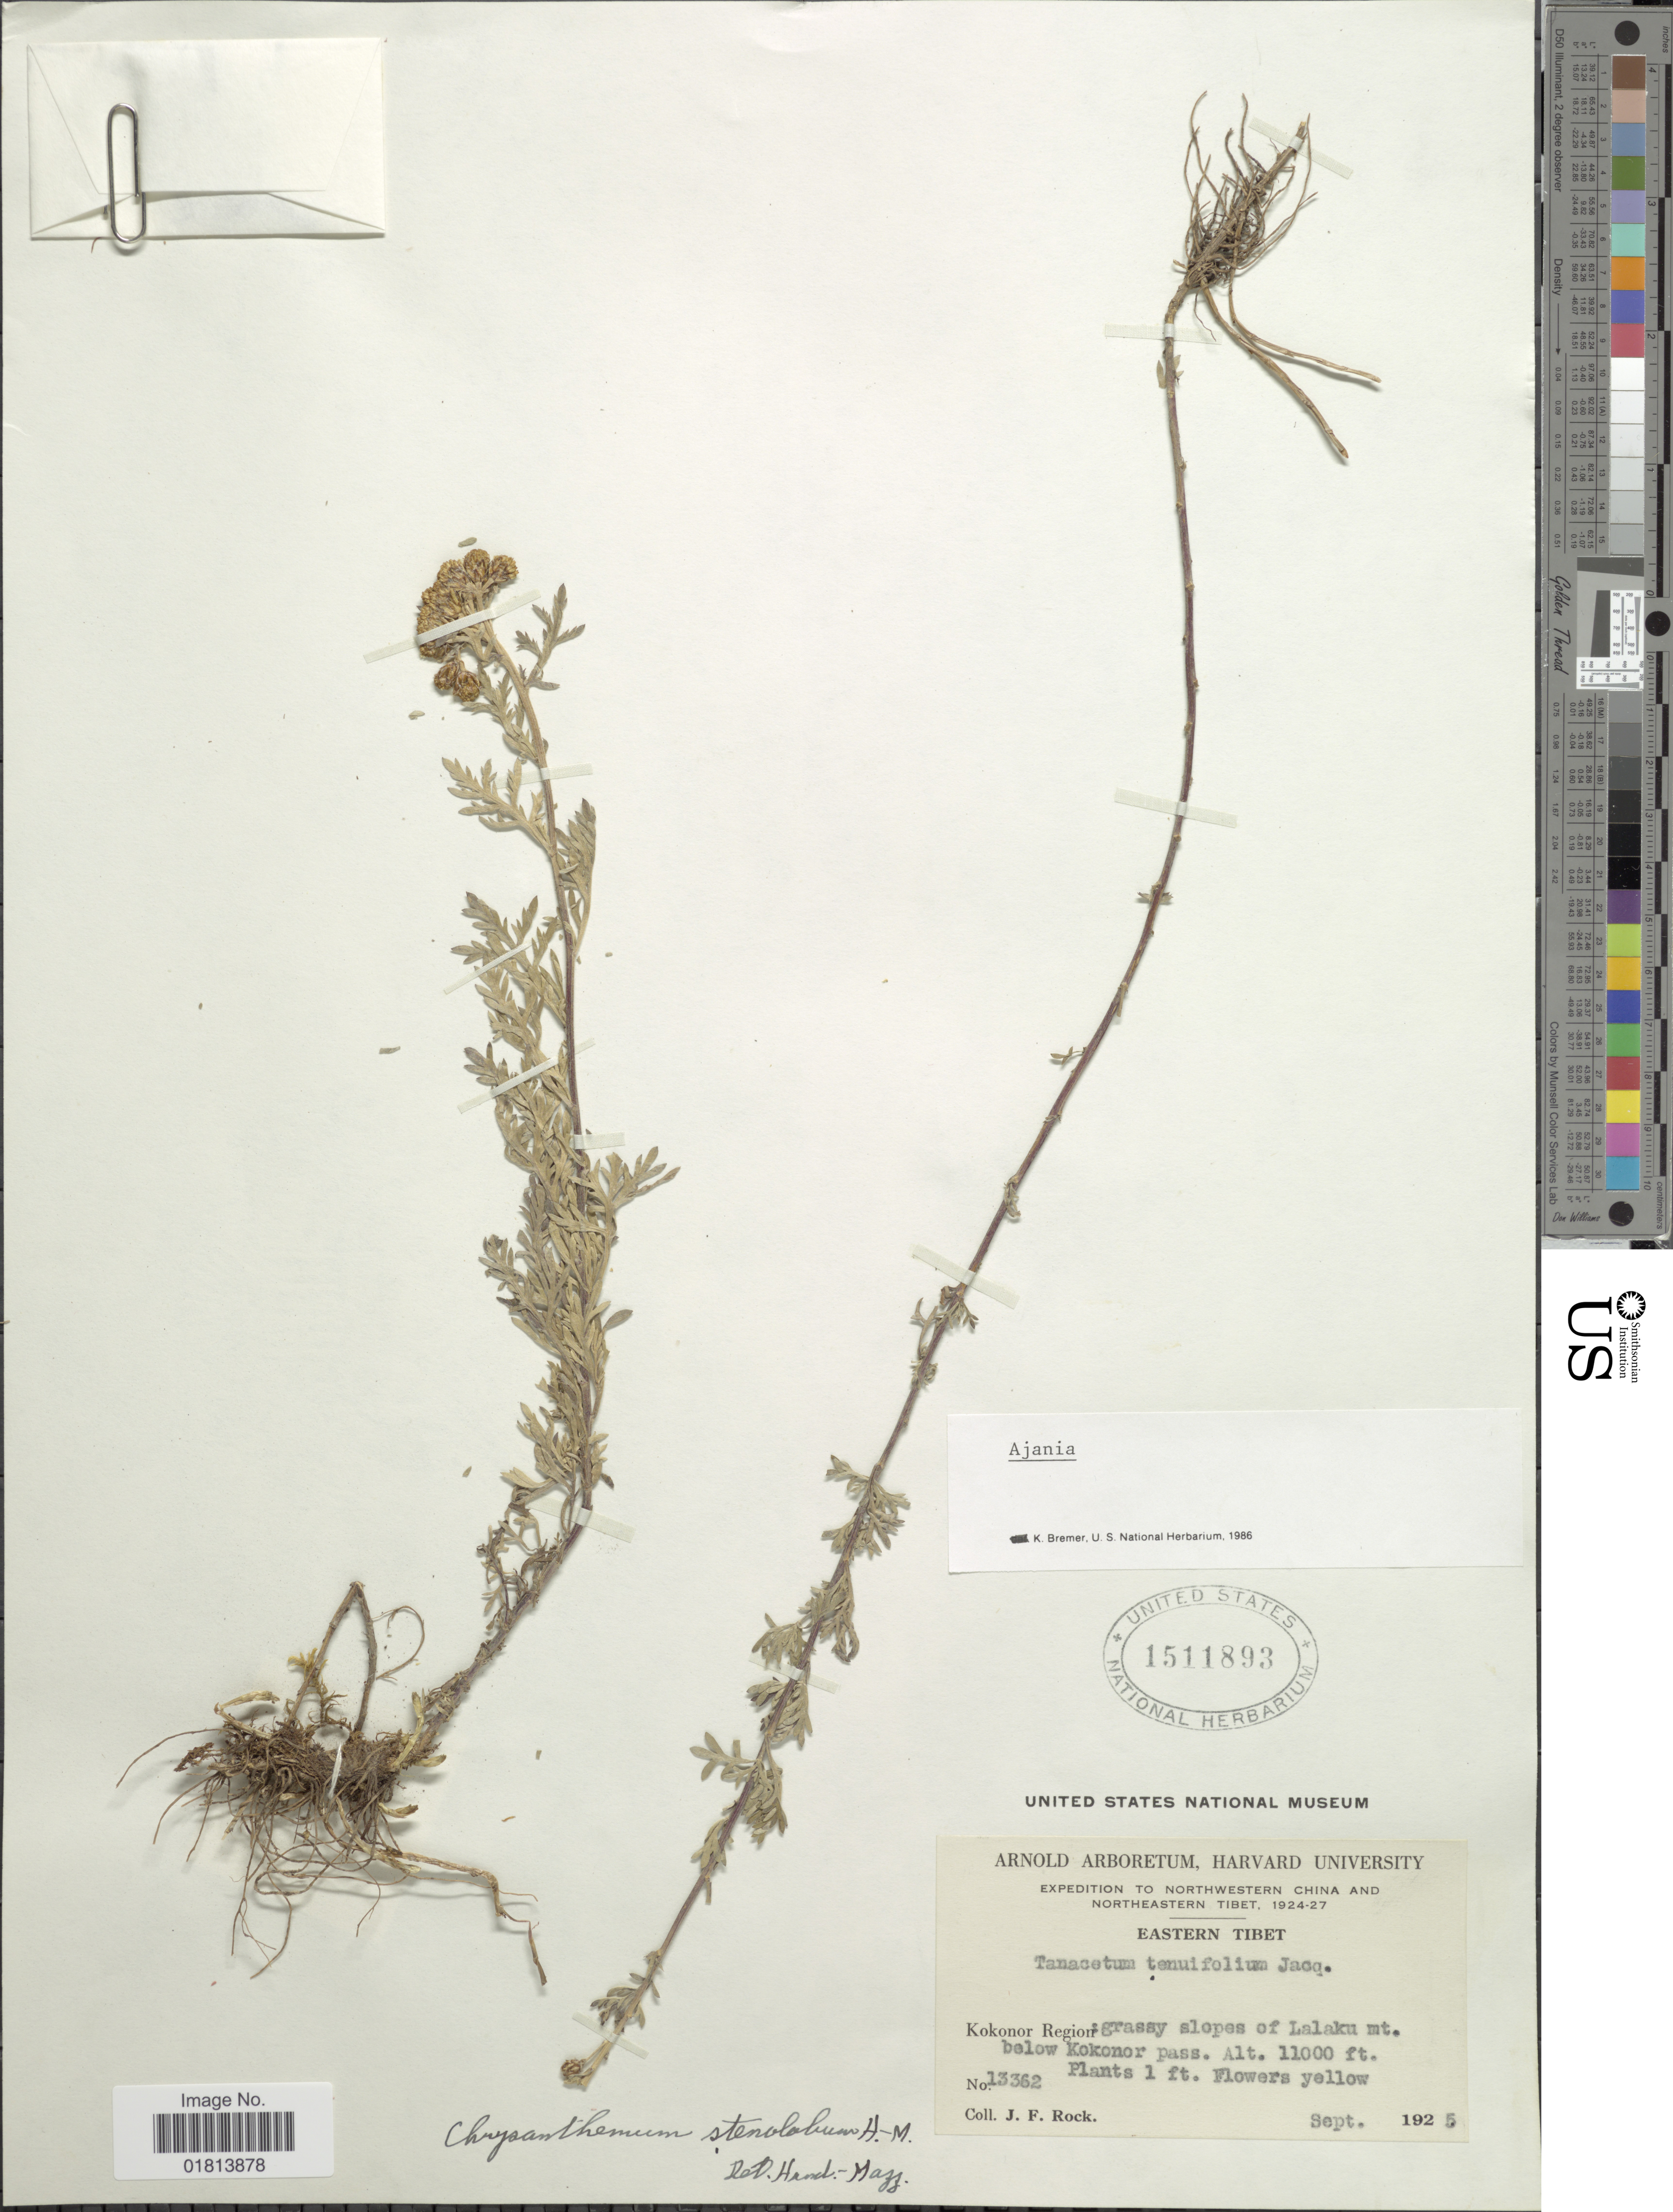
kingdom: Plantae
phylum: Tracheophyta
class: Magnoliopsida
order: Asterales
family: Asteraceae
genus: Ajania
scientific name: Ajania sp.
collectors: J. Rock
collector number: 13362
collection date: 1925-09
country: China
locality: Eastern Tibet, Kokonor Region, grassy slopes of Lalaku mt., below Kokonor pass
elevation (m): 3353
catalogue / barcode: US 1511893